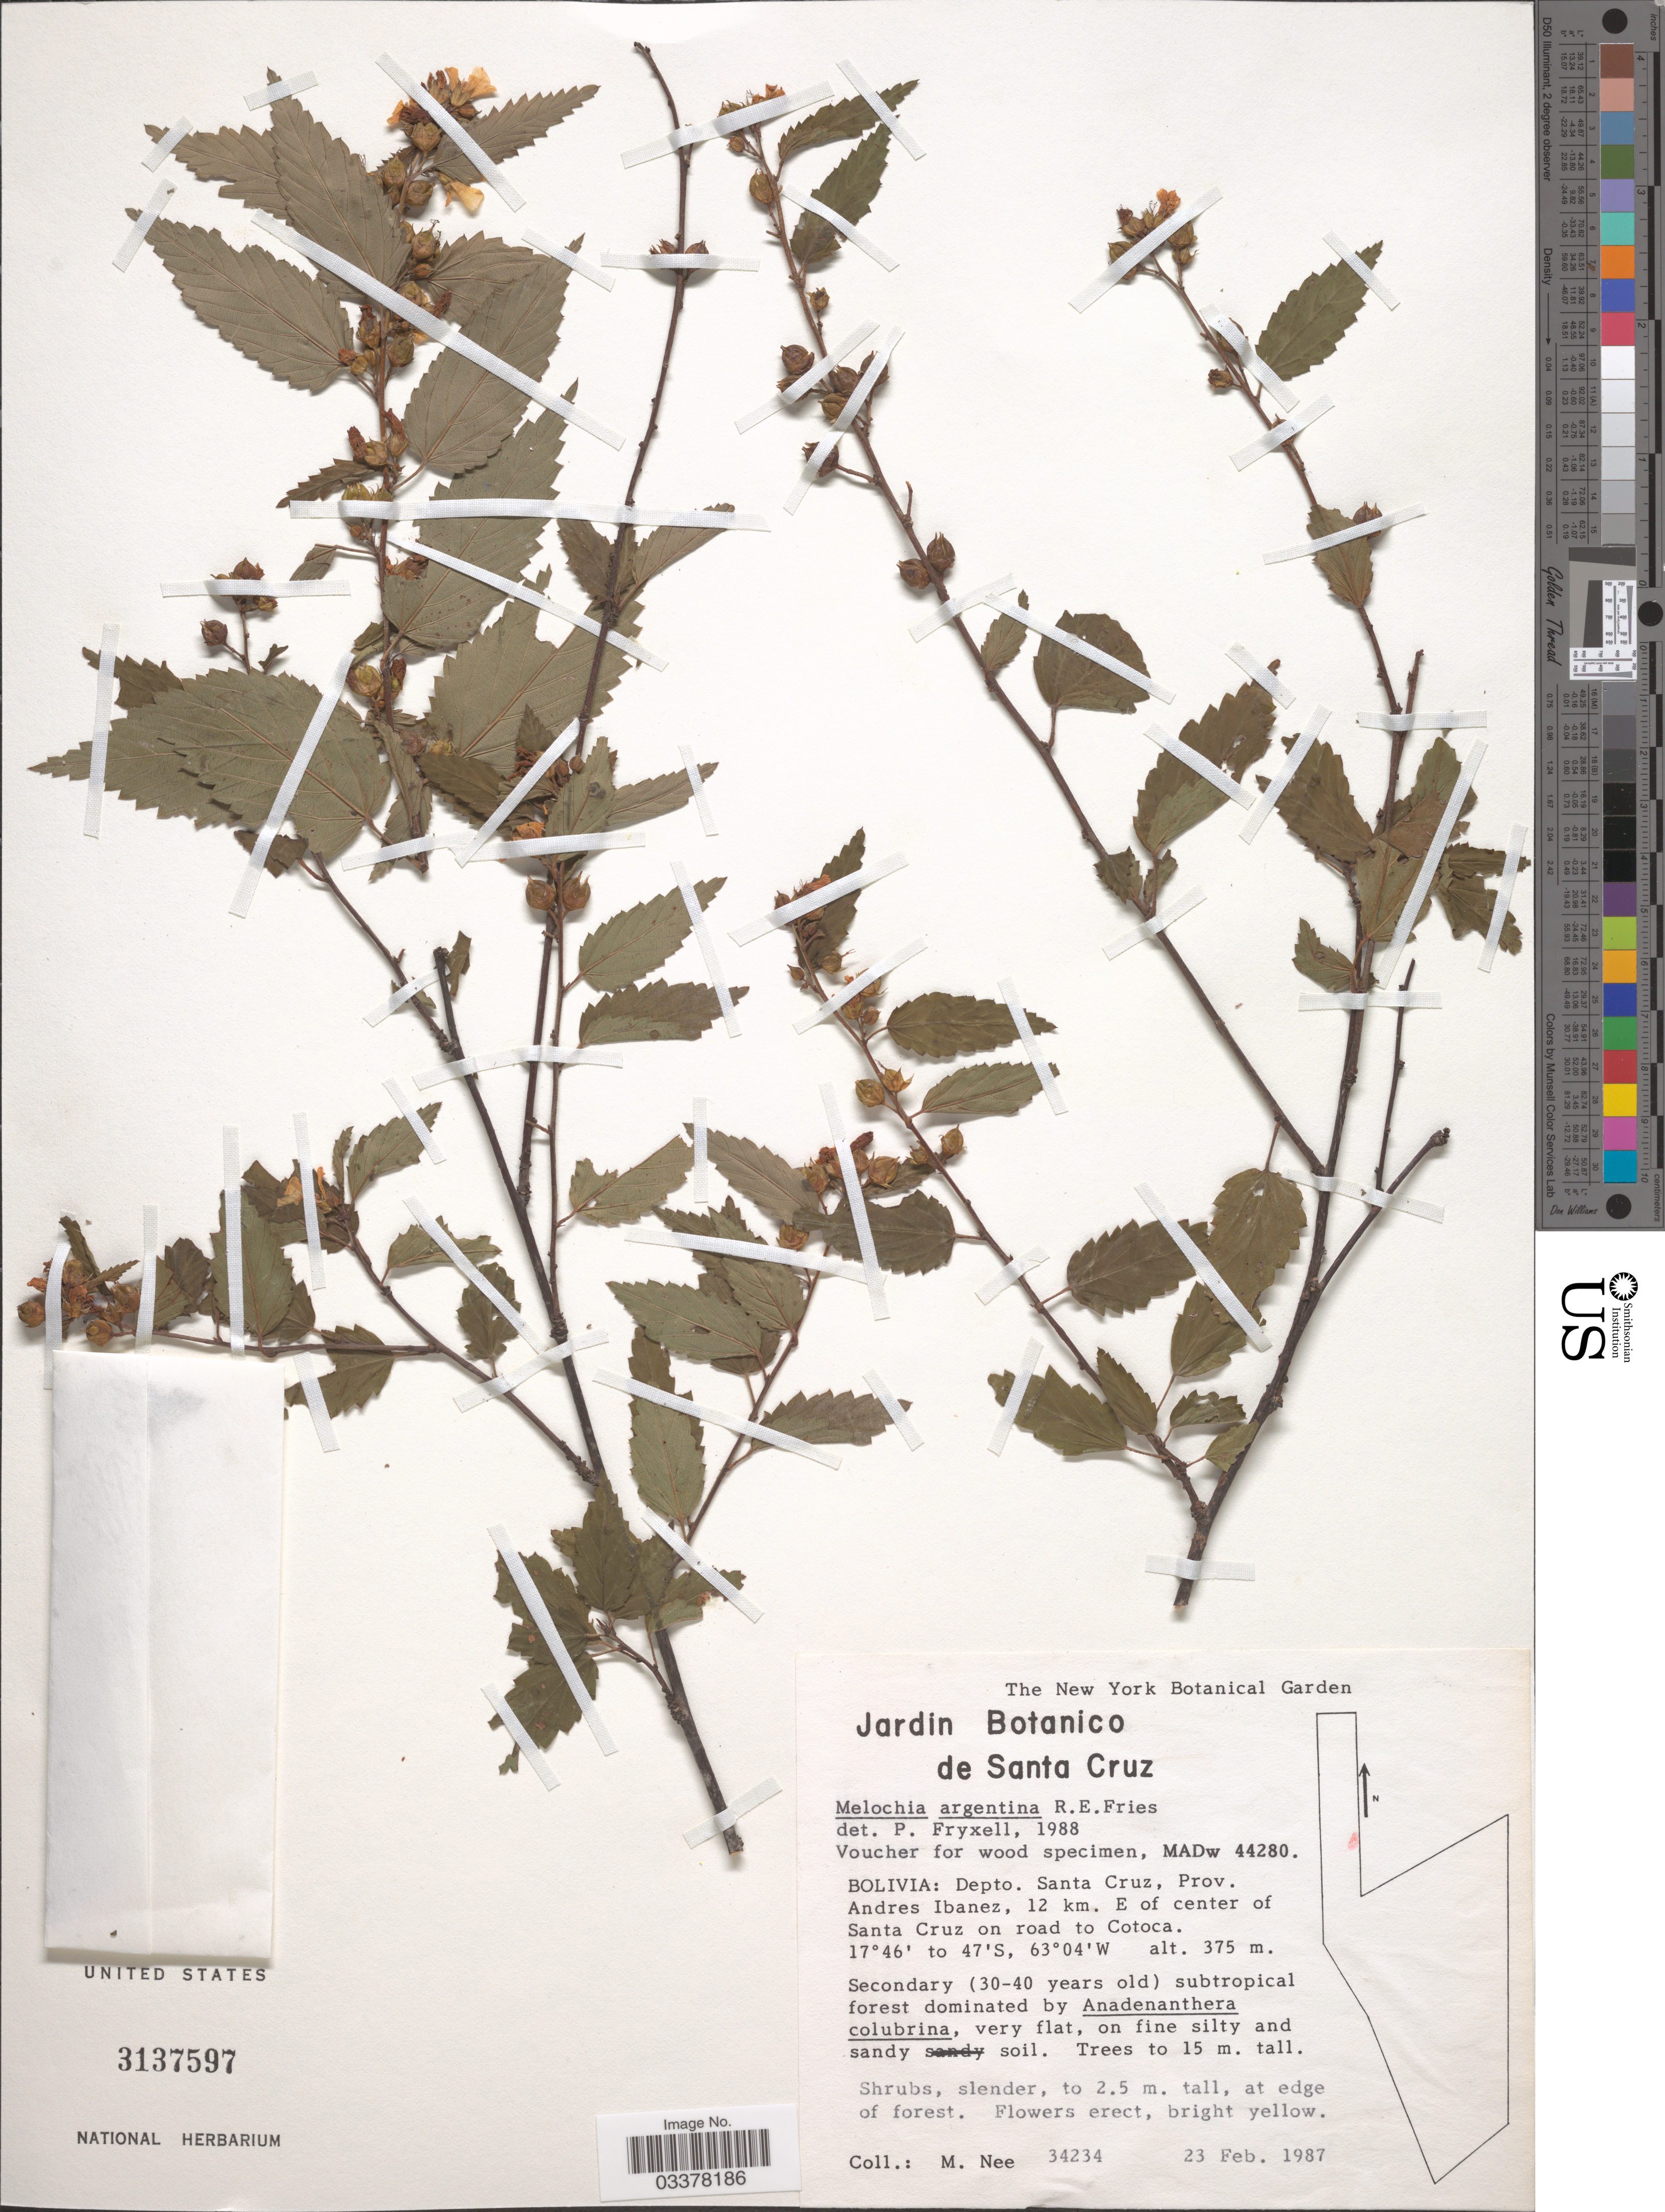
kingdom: Plantae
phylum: Tracheophyta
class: Magnoliopsida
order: Malvales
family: Malvaceae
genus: Melochia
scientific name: Melochia argentina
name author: R.E. Fr.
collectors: M. Nee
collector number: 34234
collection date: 1987-02-23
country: Bolivia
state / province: Santa Cruz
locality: Depto. Santa Cruz, Prov. Andres Ibanez, 12 km. E of center of Santa Cruz on road to Cotoca.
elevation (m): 375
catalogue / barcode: US 3137597